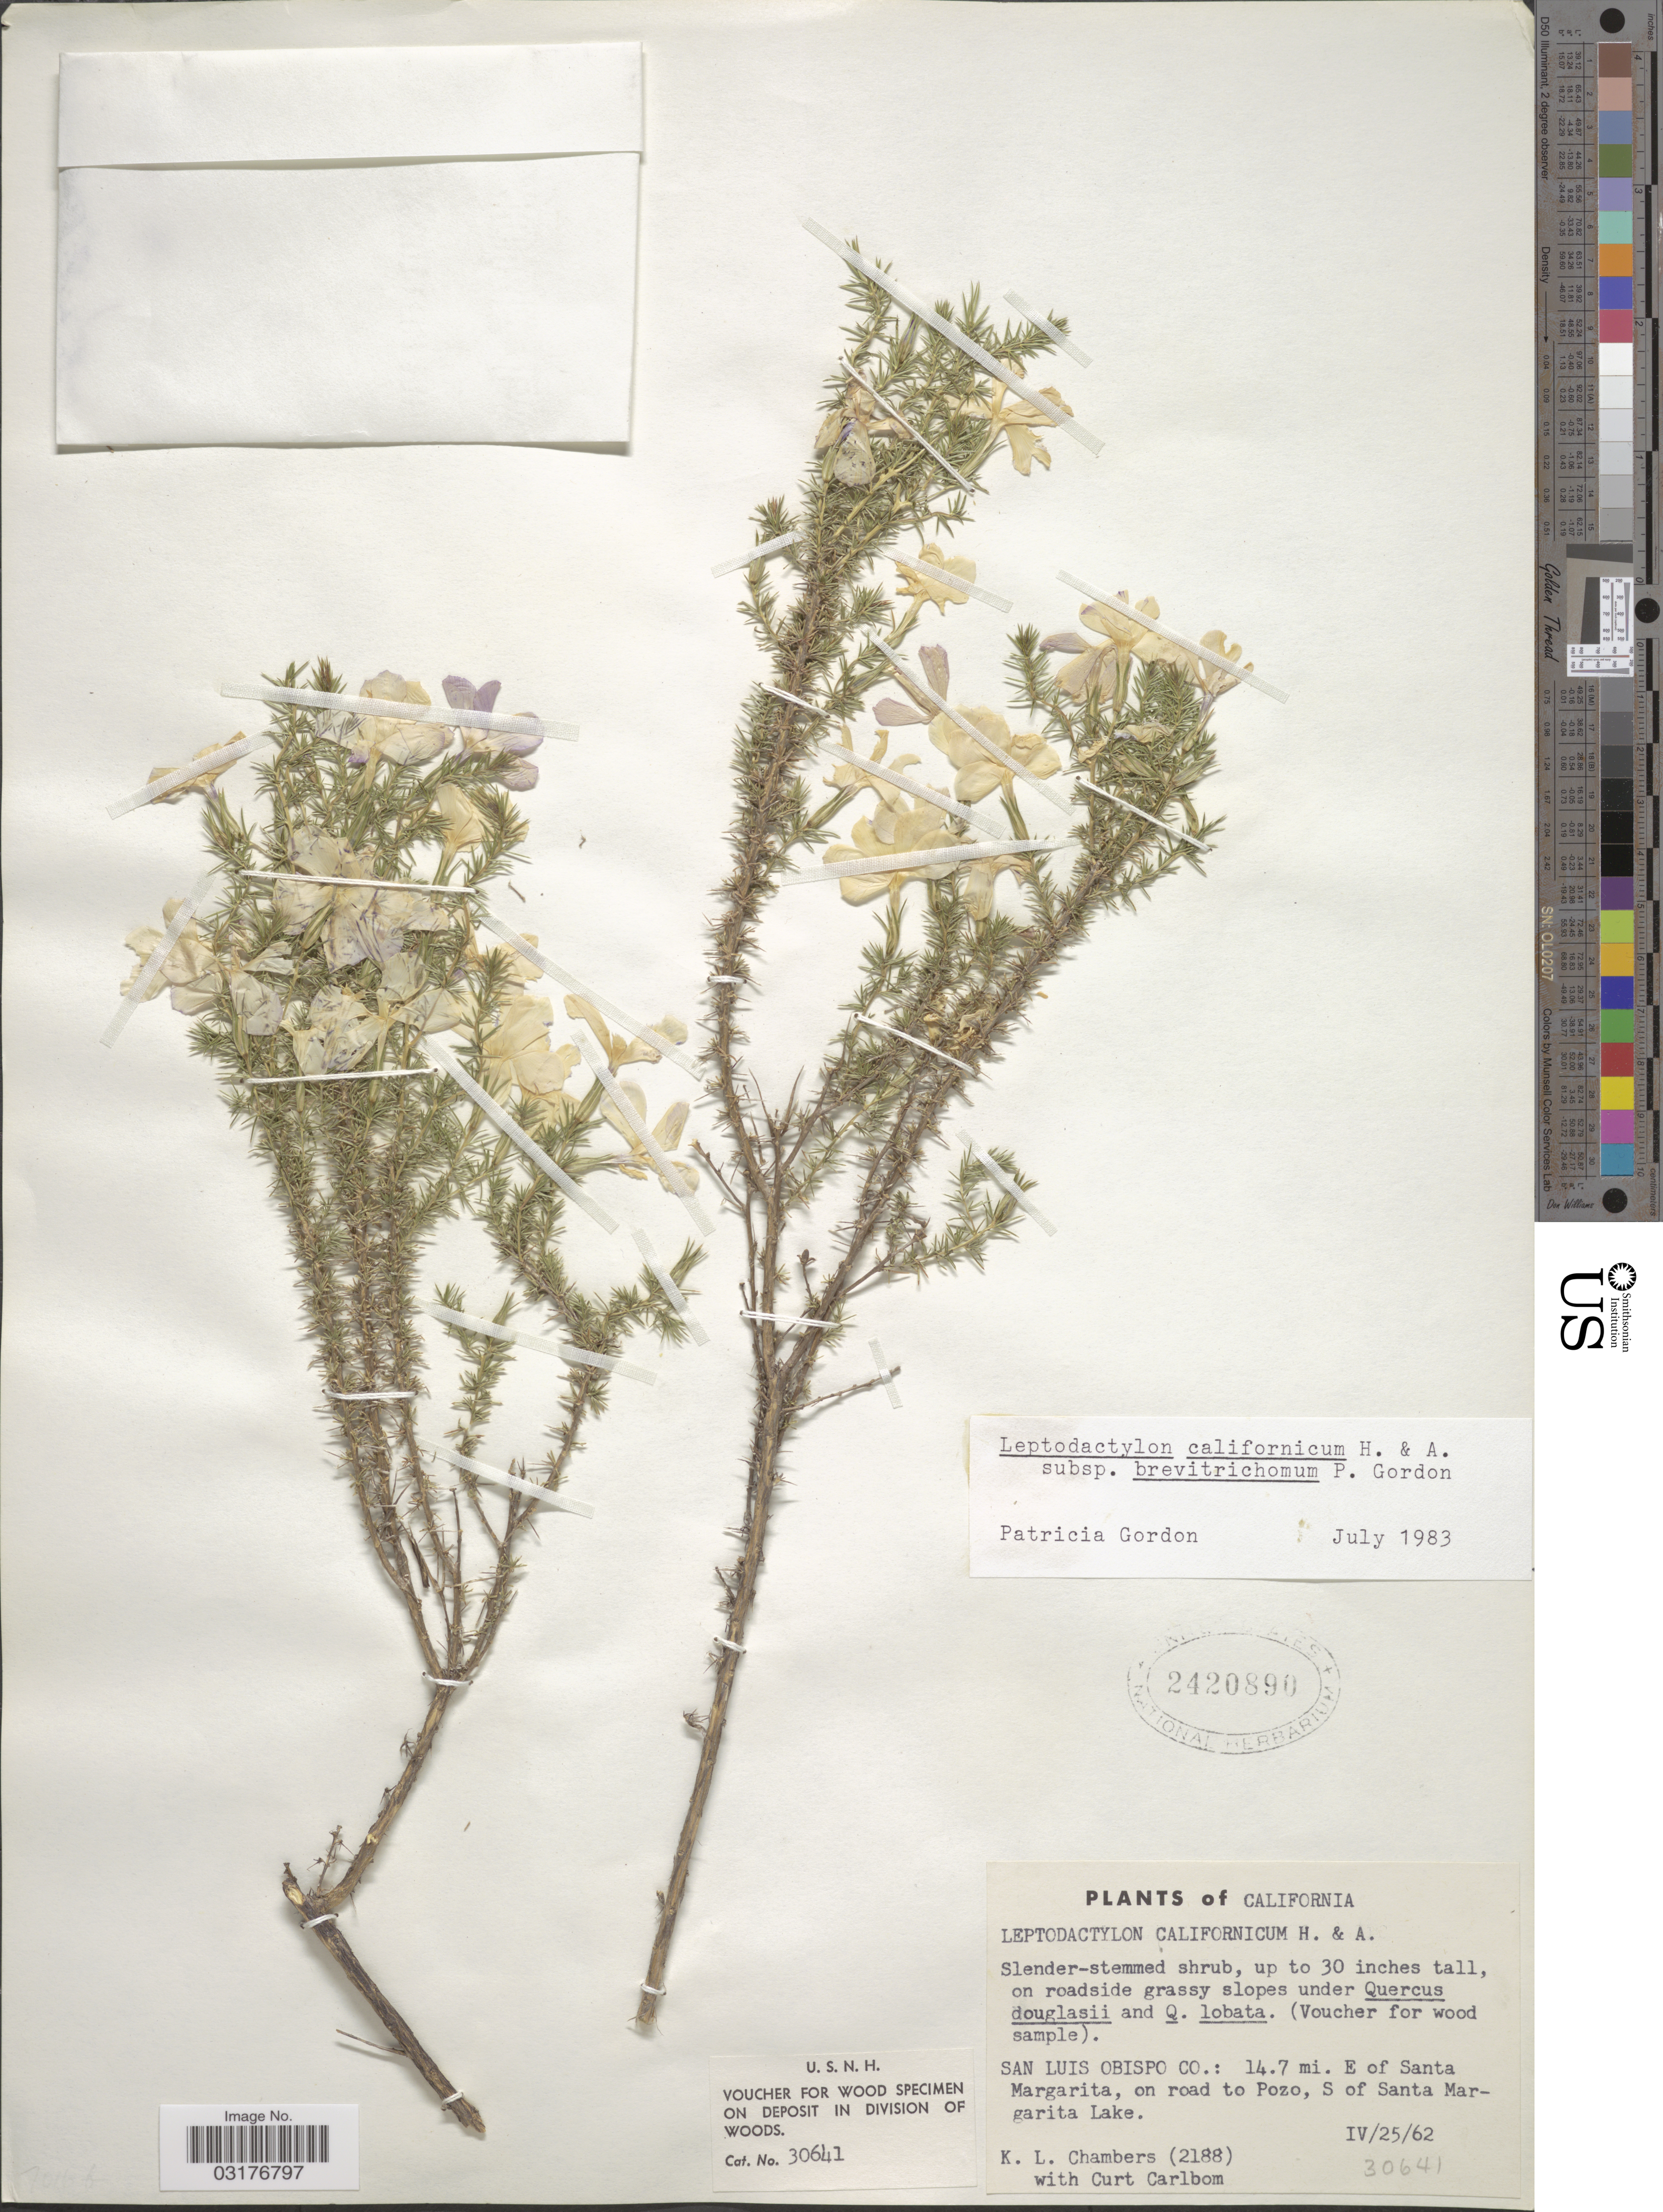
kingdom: Plantae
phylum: Tracheophyta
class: Magnoliopsida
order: Ericales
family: Polemoniaceae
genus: Linanthus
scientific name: Linanthus californicus subsp. californicus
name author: (Hook. & Arn.) J.M. Porter & L.A. Johnson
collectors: K. Chambers & C. Carlbom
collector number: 2188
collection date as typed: Transcribed d/m/y: 25/4/62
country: United States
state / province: California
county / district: San Luis Obispo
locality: San Luis Obispo.: 14.7 mi. E of Santa Margarita, on road to Pozo, S of Santa Margarita Lake.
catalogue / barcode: US 2420890